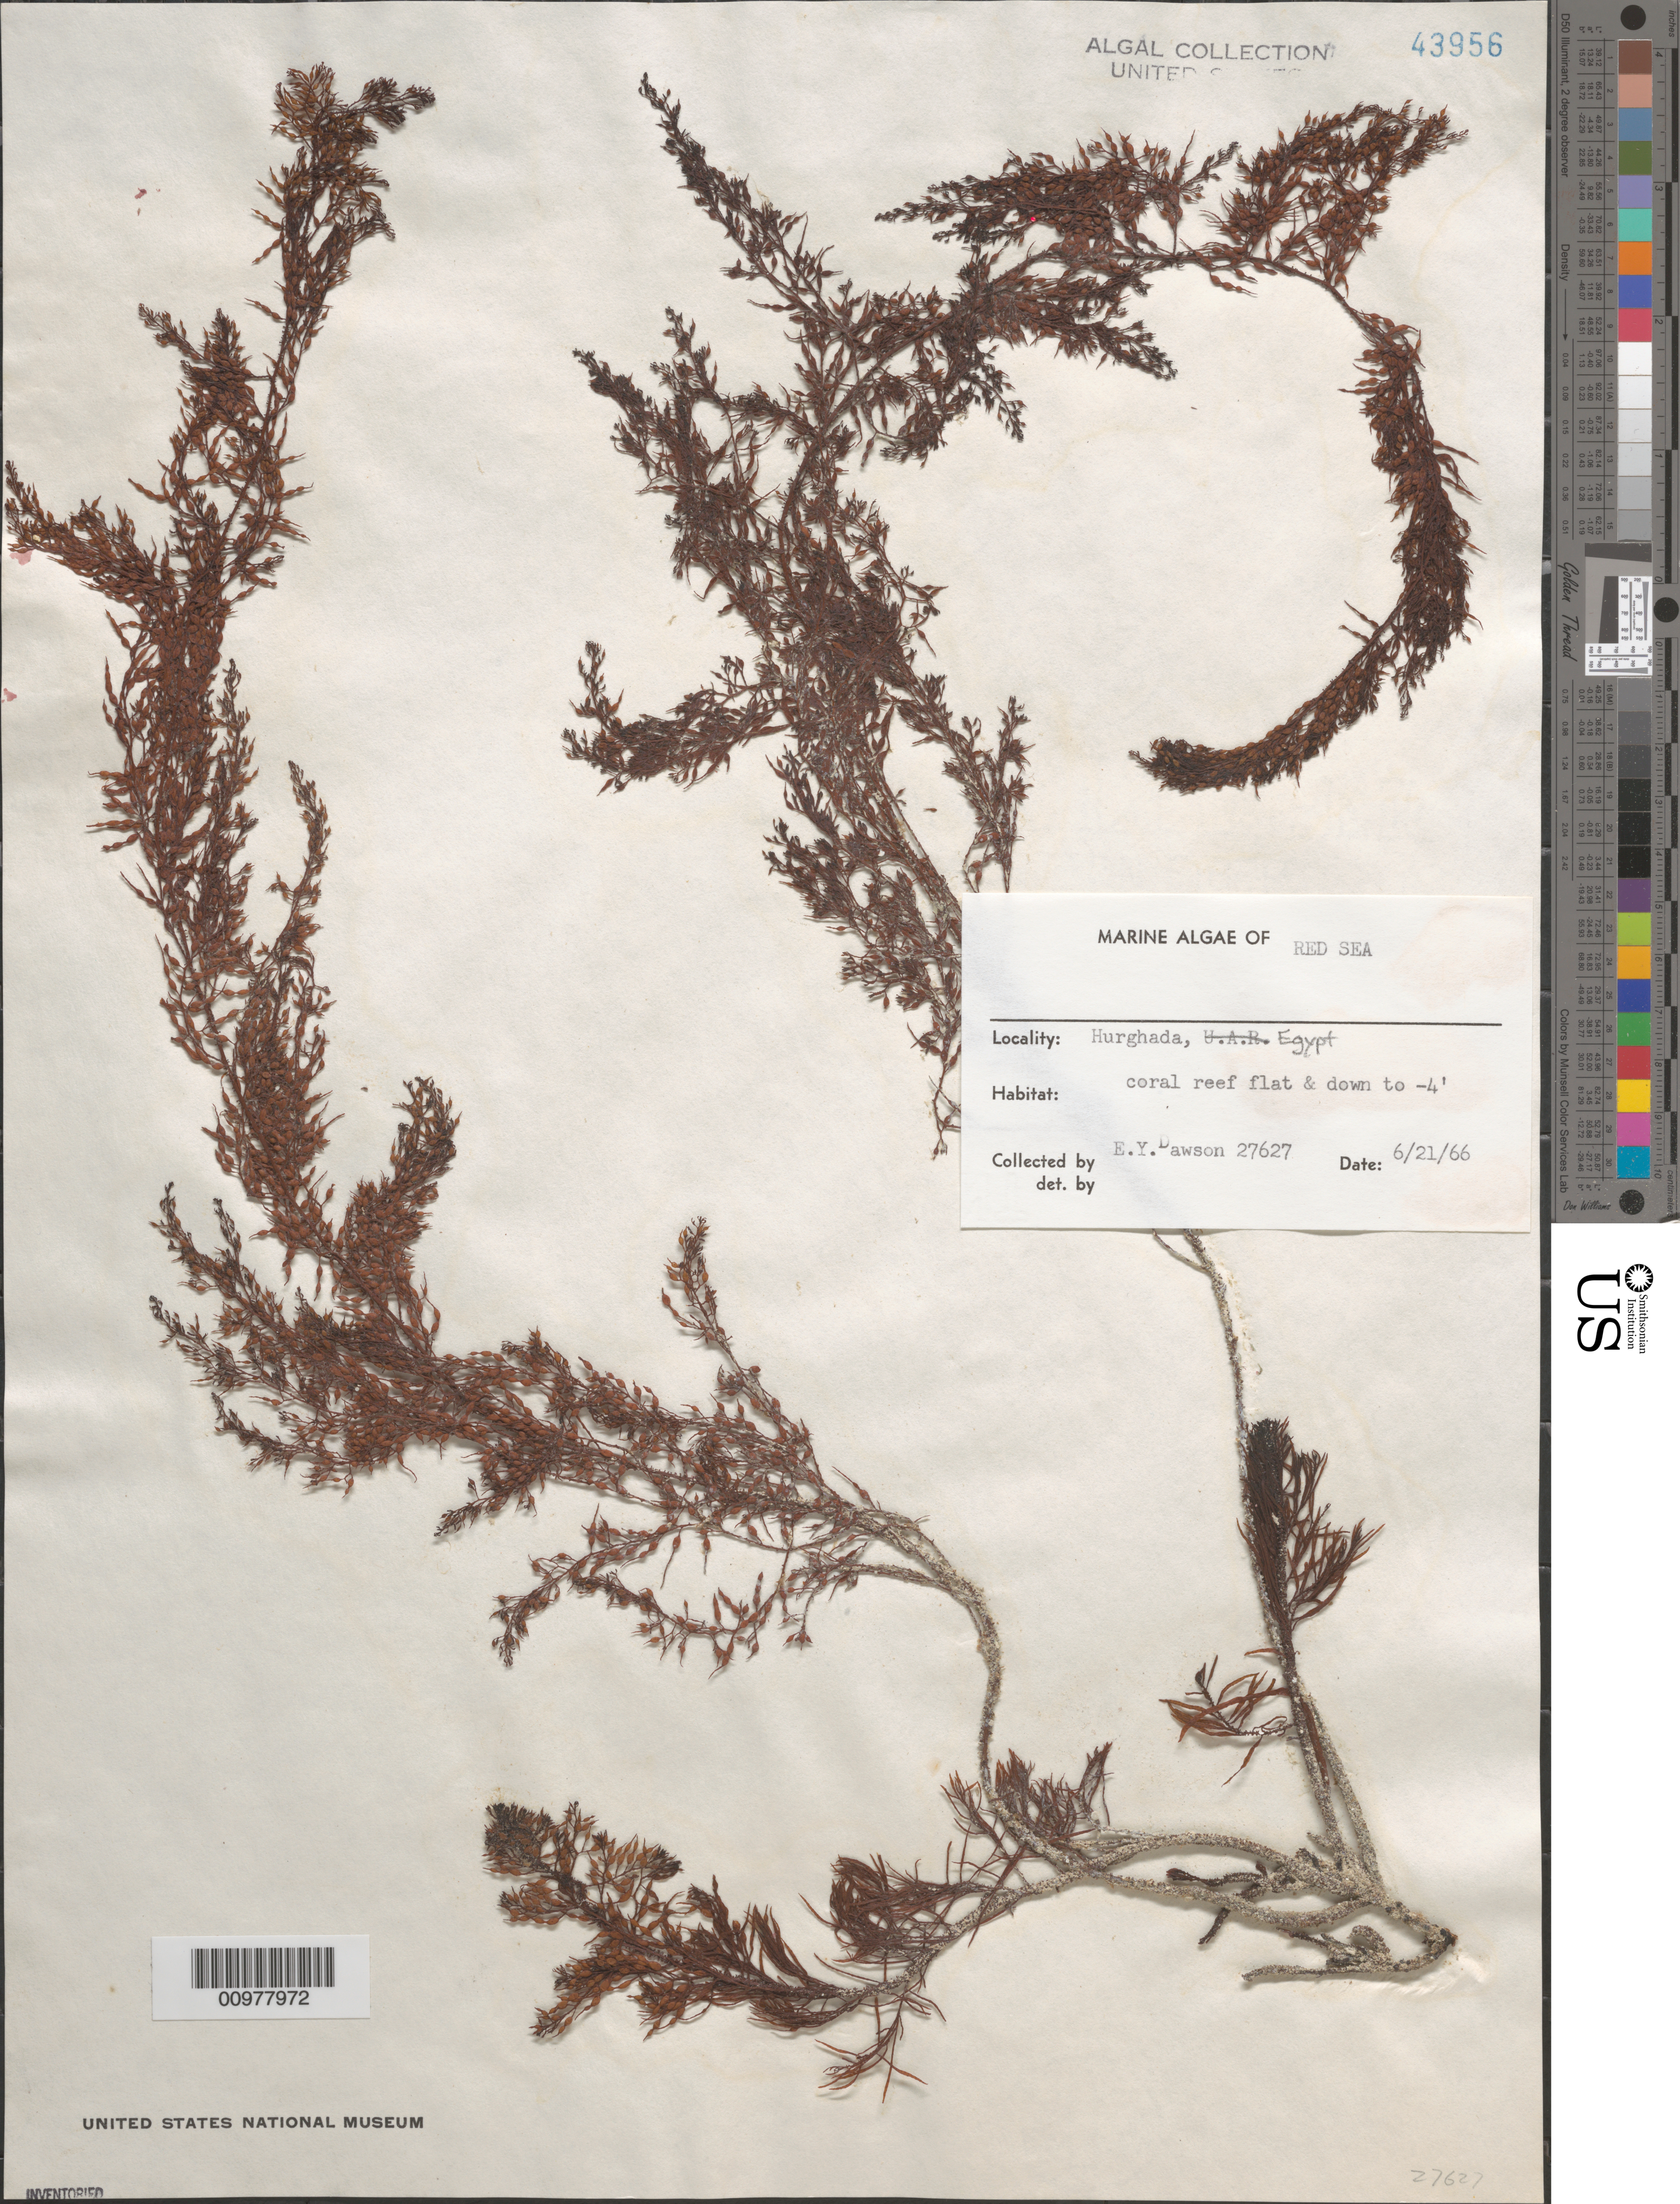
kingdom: Chromista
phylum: Ochrophyta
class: Phaeophyceae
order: Fucales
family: Sargassaceae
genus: Sargassum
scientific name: Sargassum sp.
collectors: E. Y. Dawson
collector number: EYD 27627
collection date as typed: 21 Jun 1966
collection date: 1966-06-21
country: Egypt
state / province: Al Bahr al Ahmar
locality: Hurghada, Red Sea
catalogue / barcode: US 43956